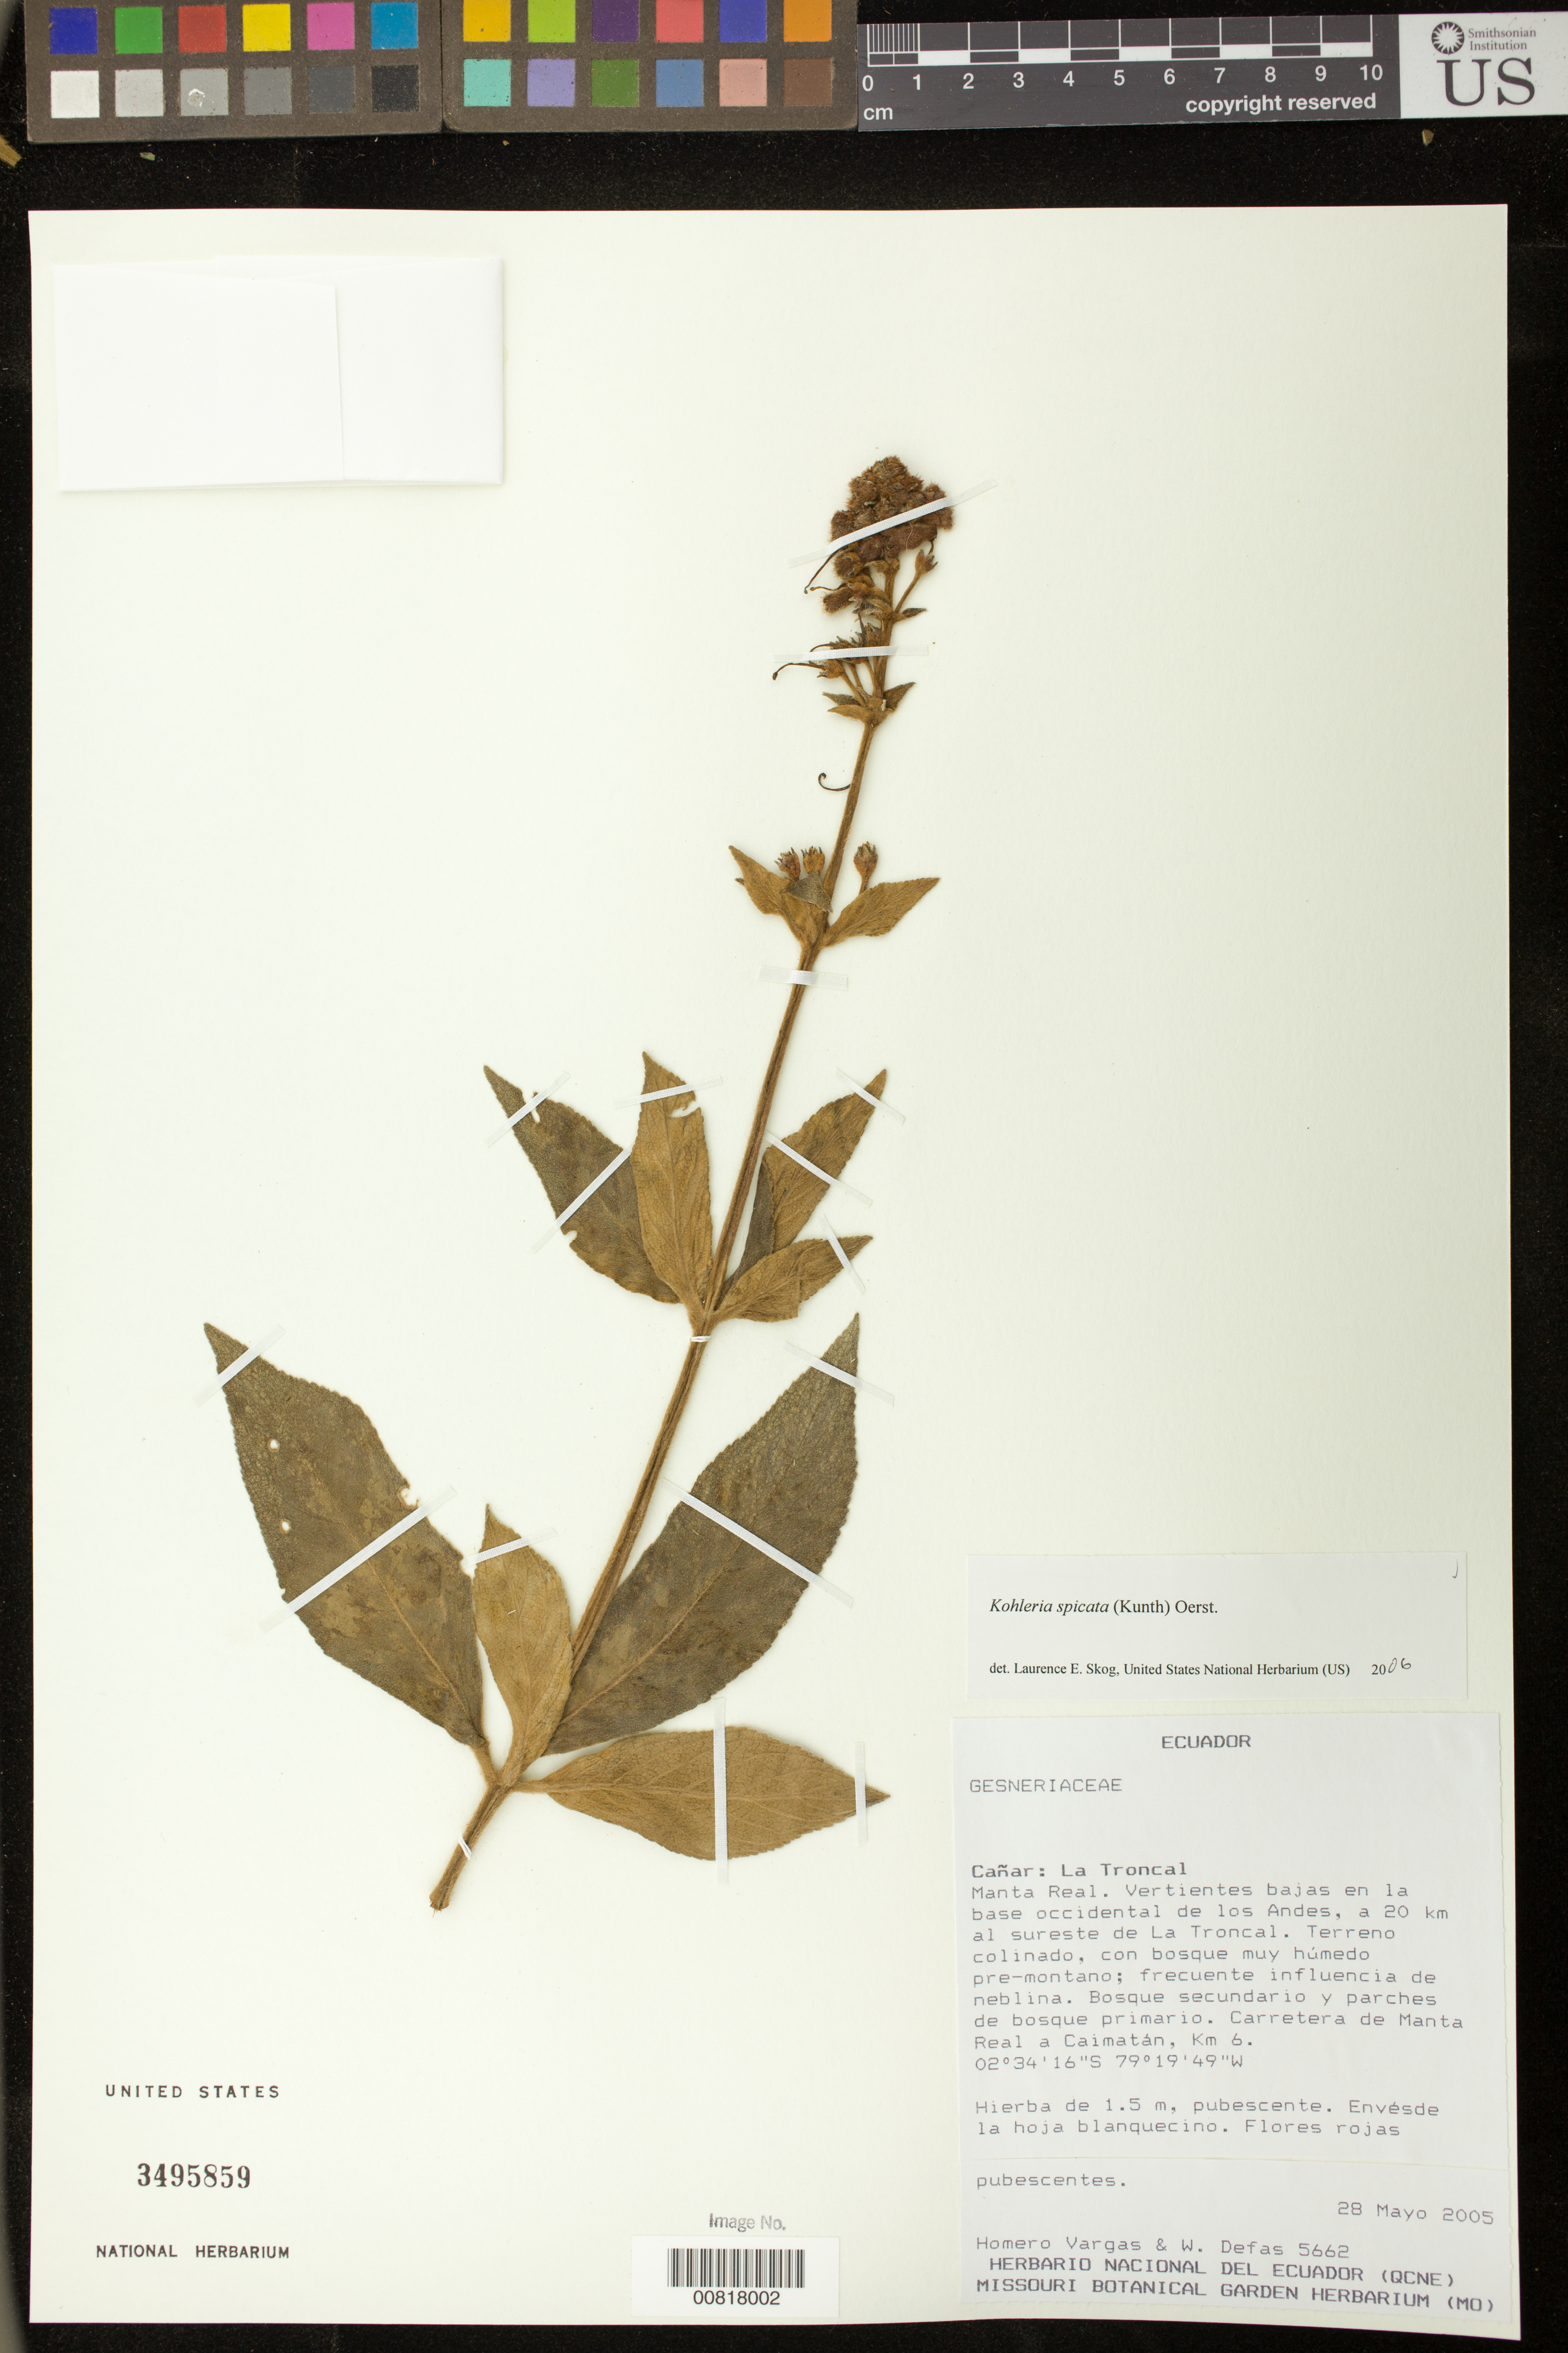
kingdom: Plantae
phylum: Tracheophyta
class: Magnoliopsida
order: Lamiales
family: Gesneriaceae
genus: Kohleria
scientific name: Kohleria spicata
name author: (Kunth) Oerst.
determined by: Skog, Laurence E.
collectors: H. Vargas & W. Defas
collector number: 5662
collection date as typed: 28 May 2005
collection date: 2005-05-28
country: Ecuador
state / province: Cañar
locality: Cañar: La Troncal. Manta Real. Vertientes bajas en la base occidental de los Andes, a 20 km al sureste de La Troncal; carretera de Manta Real a Caimatán, km 6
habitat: Terreno colinado, con bosque muy húmedo pre-monetano; frecuente influencia de neblina. Bosque secundario y parches de bosque primario.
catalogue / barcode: US 3495859